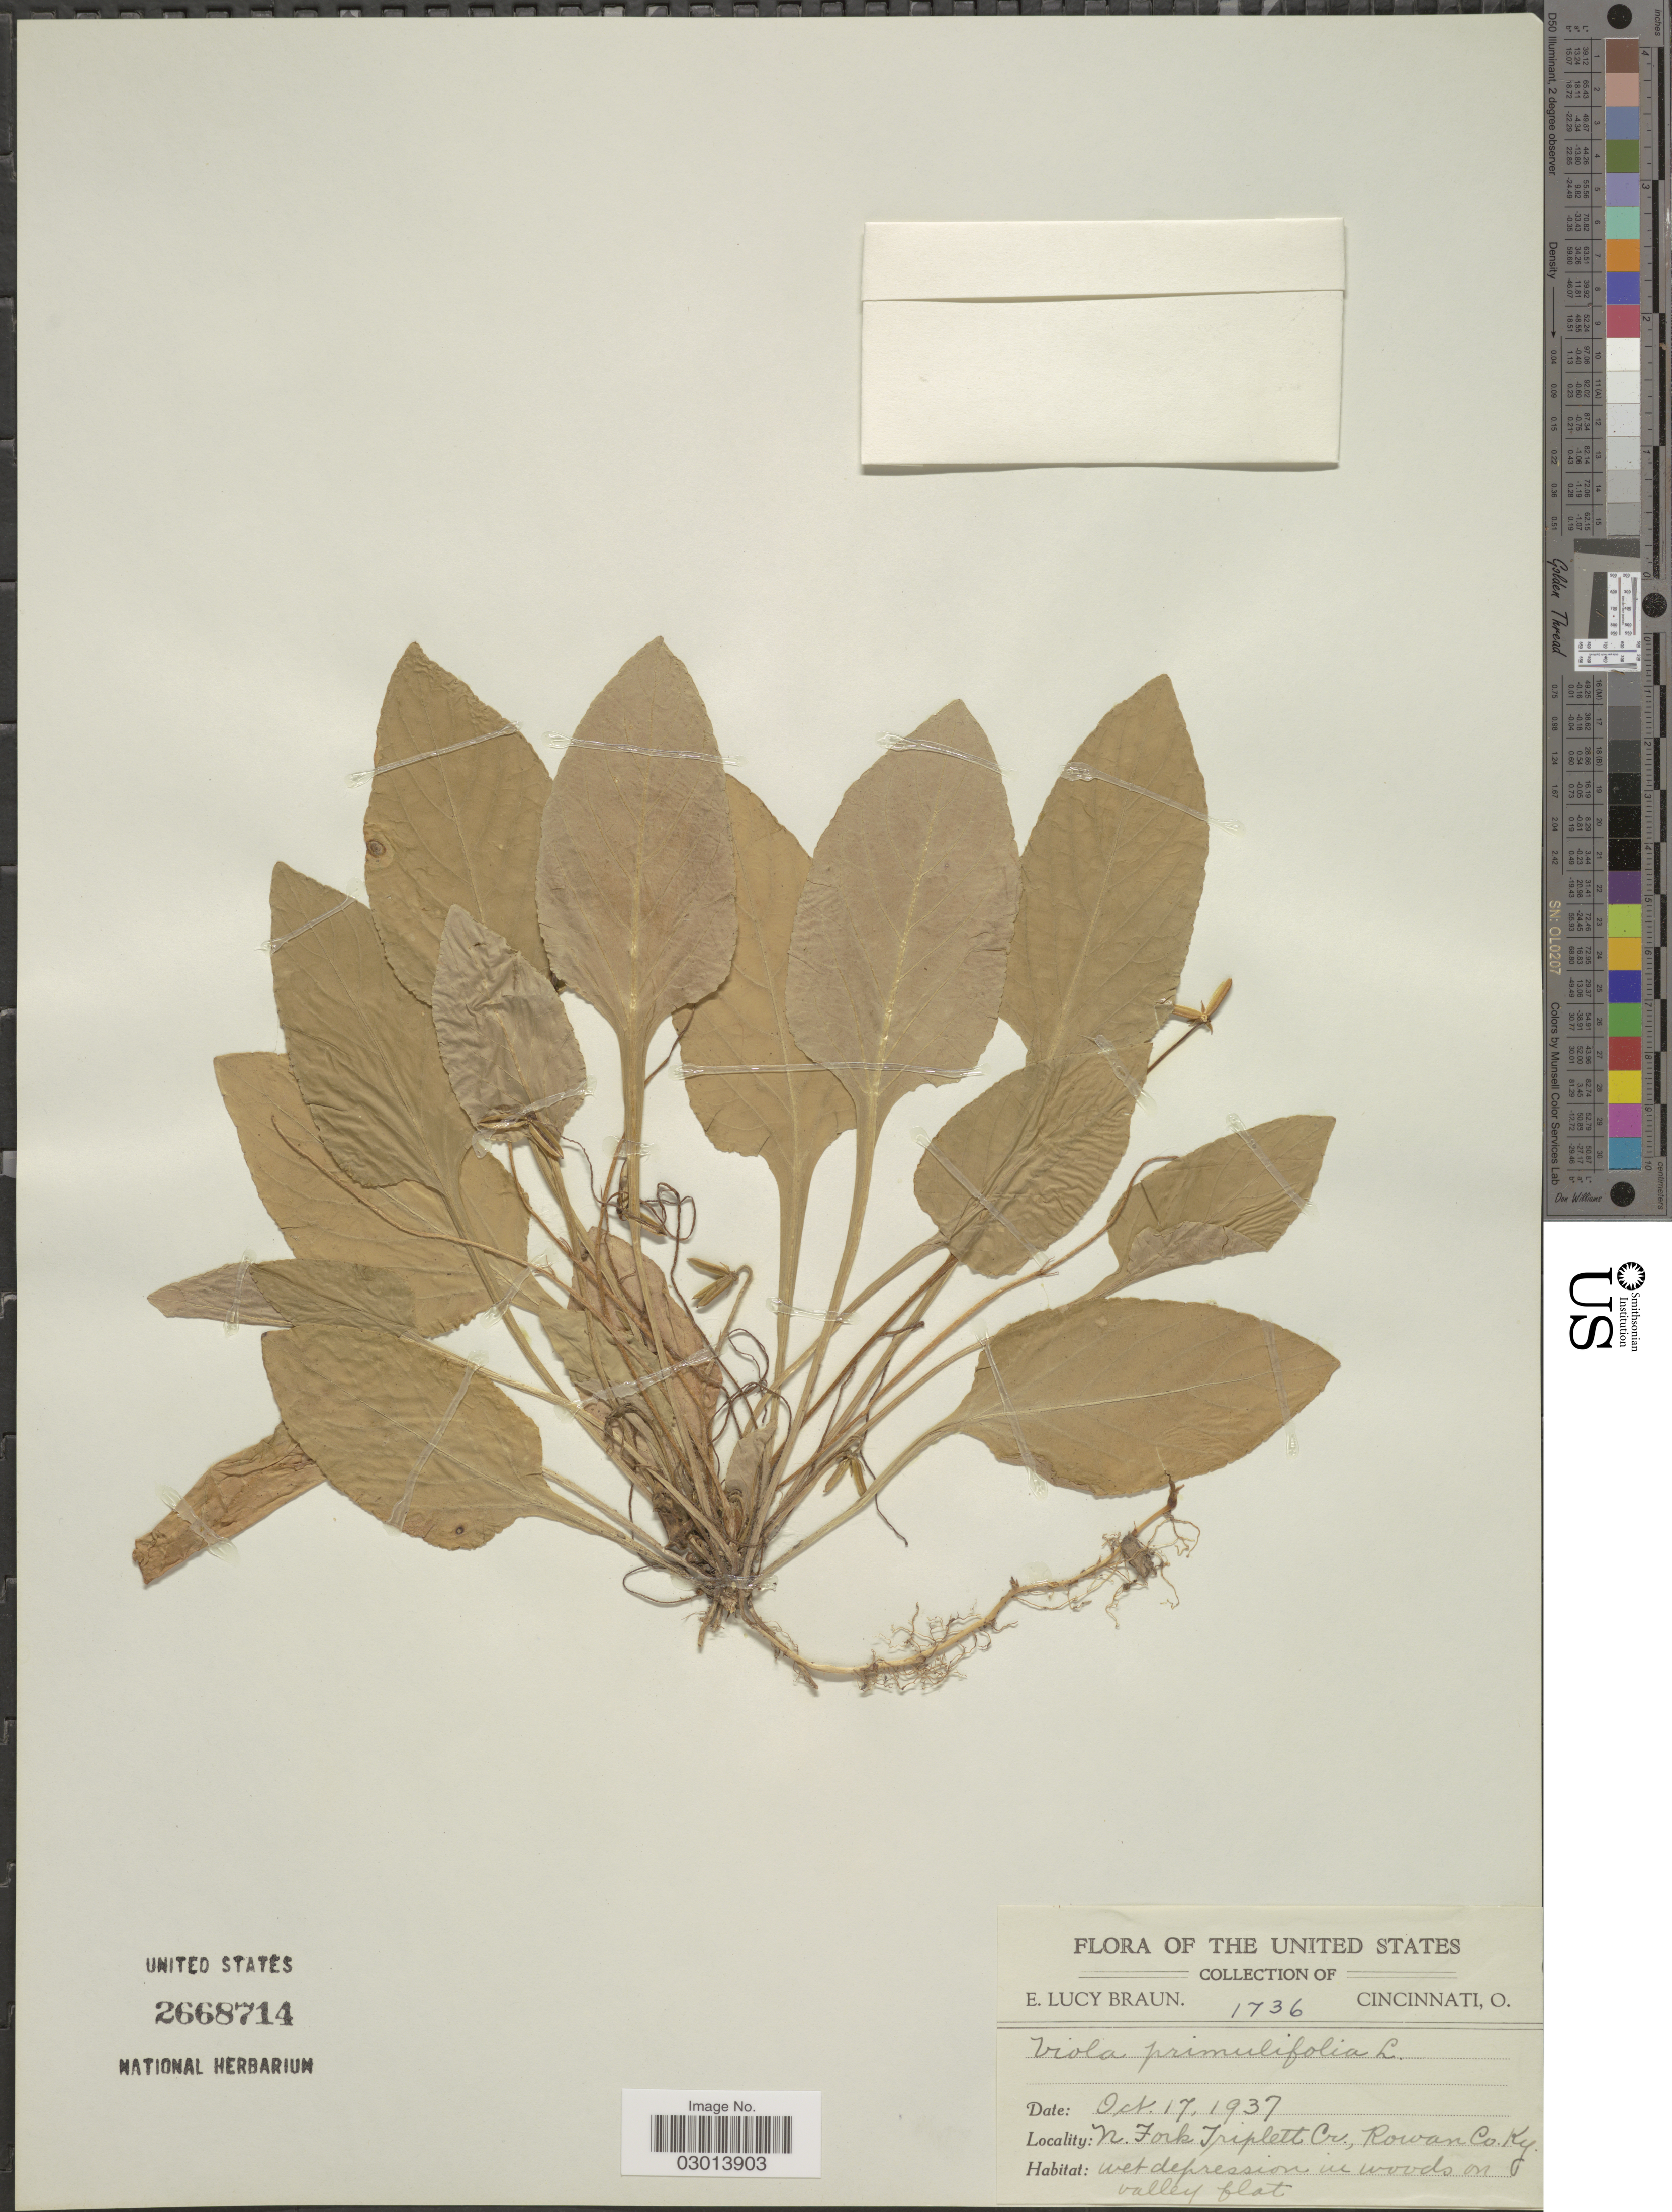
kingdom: Plantae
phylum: Tracheophyta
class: Magnoliopsida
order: Malpighiales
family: Violaceae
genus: Viola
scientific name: Viola primulifolia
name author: L.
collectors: E. L. Braun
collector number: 1736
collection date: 1937-10-17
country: United States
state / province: Kentucky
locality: N. Fork Triplett Cr., Rowan Co.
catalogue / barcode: US 2668714